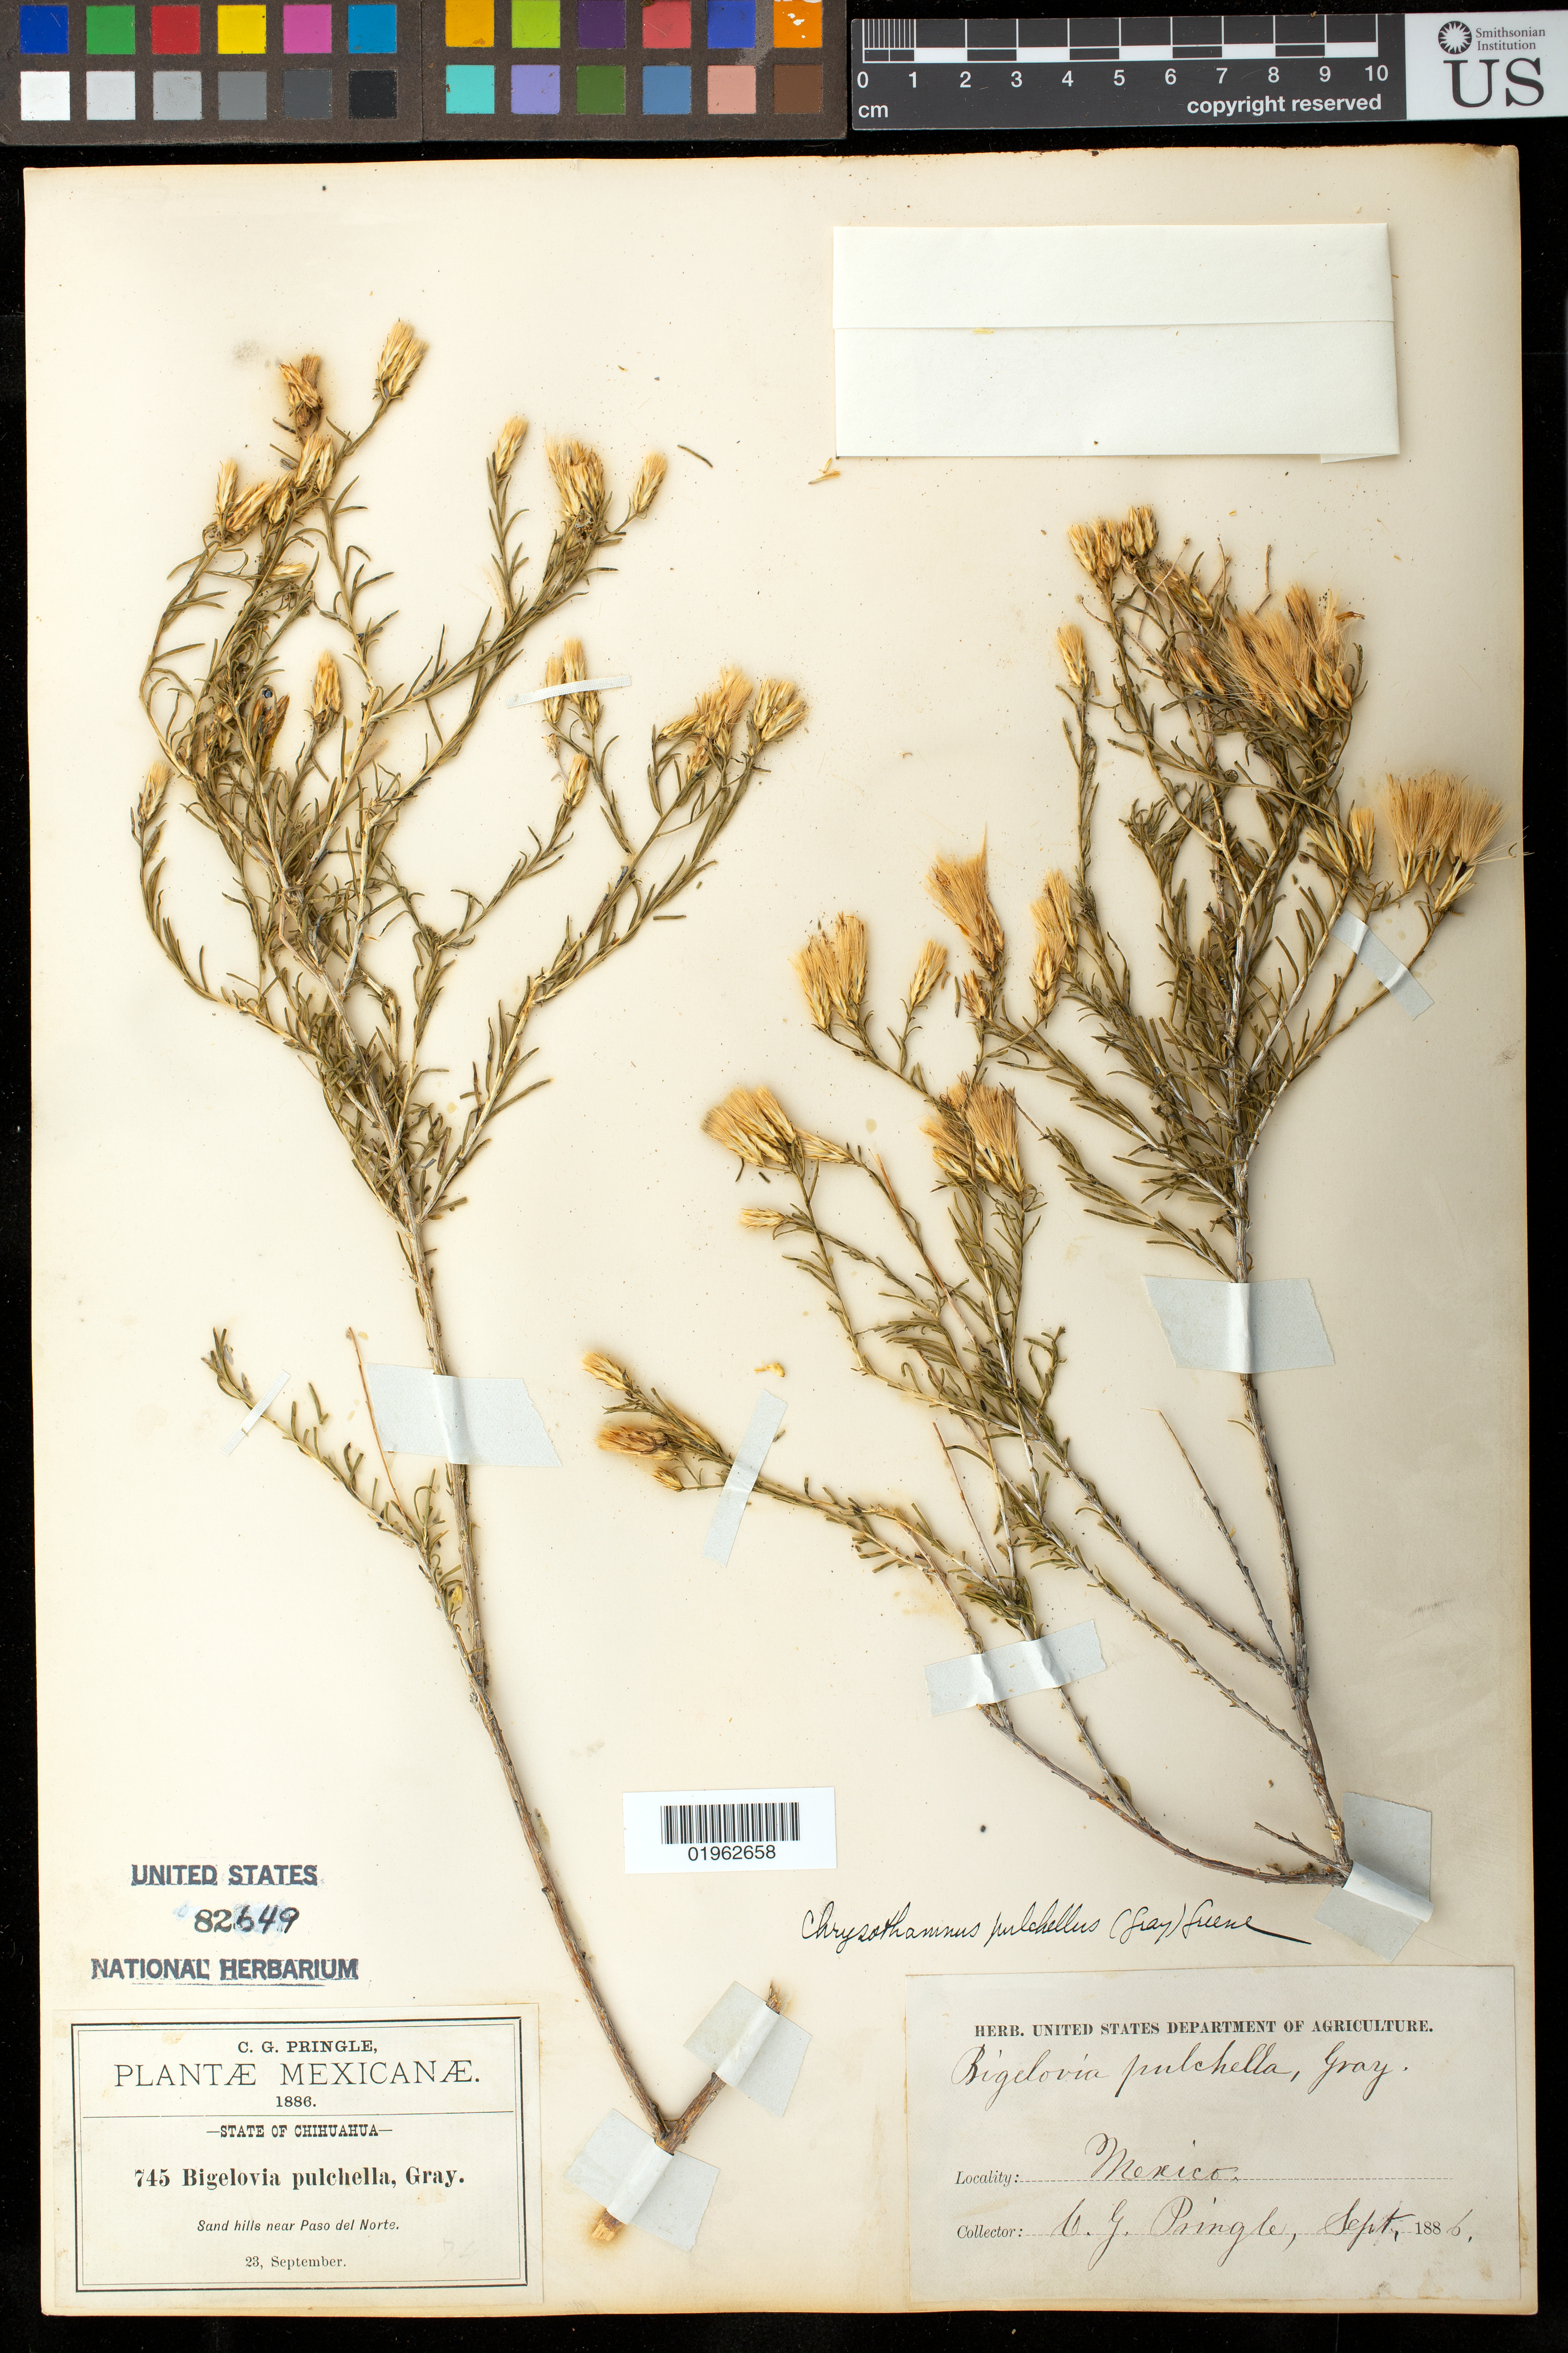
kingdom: Plantae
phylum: Tracheophyta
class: Magnoliopsida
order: Asterales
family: Asteraceae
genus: Lorandersonia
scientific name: Lorandersonia pulchella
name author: (A. Gray) Urbatsch et al.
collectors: C. G. Pringle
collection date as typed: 23 Sep 1886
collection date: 1886-09-23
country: Mexico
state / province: Chihuahua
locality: Sand hills near Paso del Norte.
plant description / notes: "745" printed in front of taxonomic name; did not appear to be collector number but no collector number listed elsewhere.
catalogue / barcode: US 82649